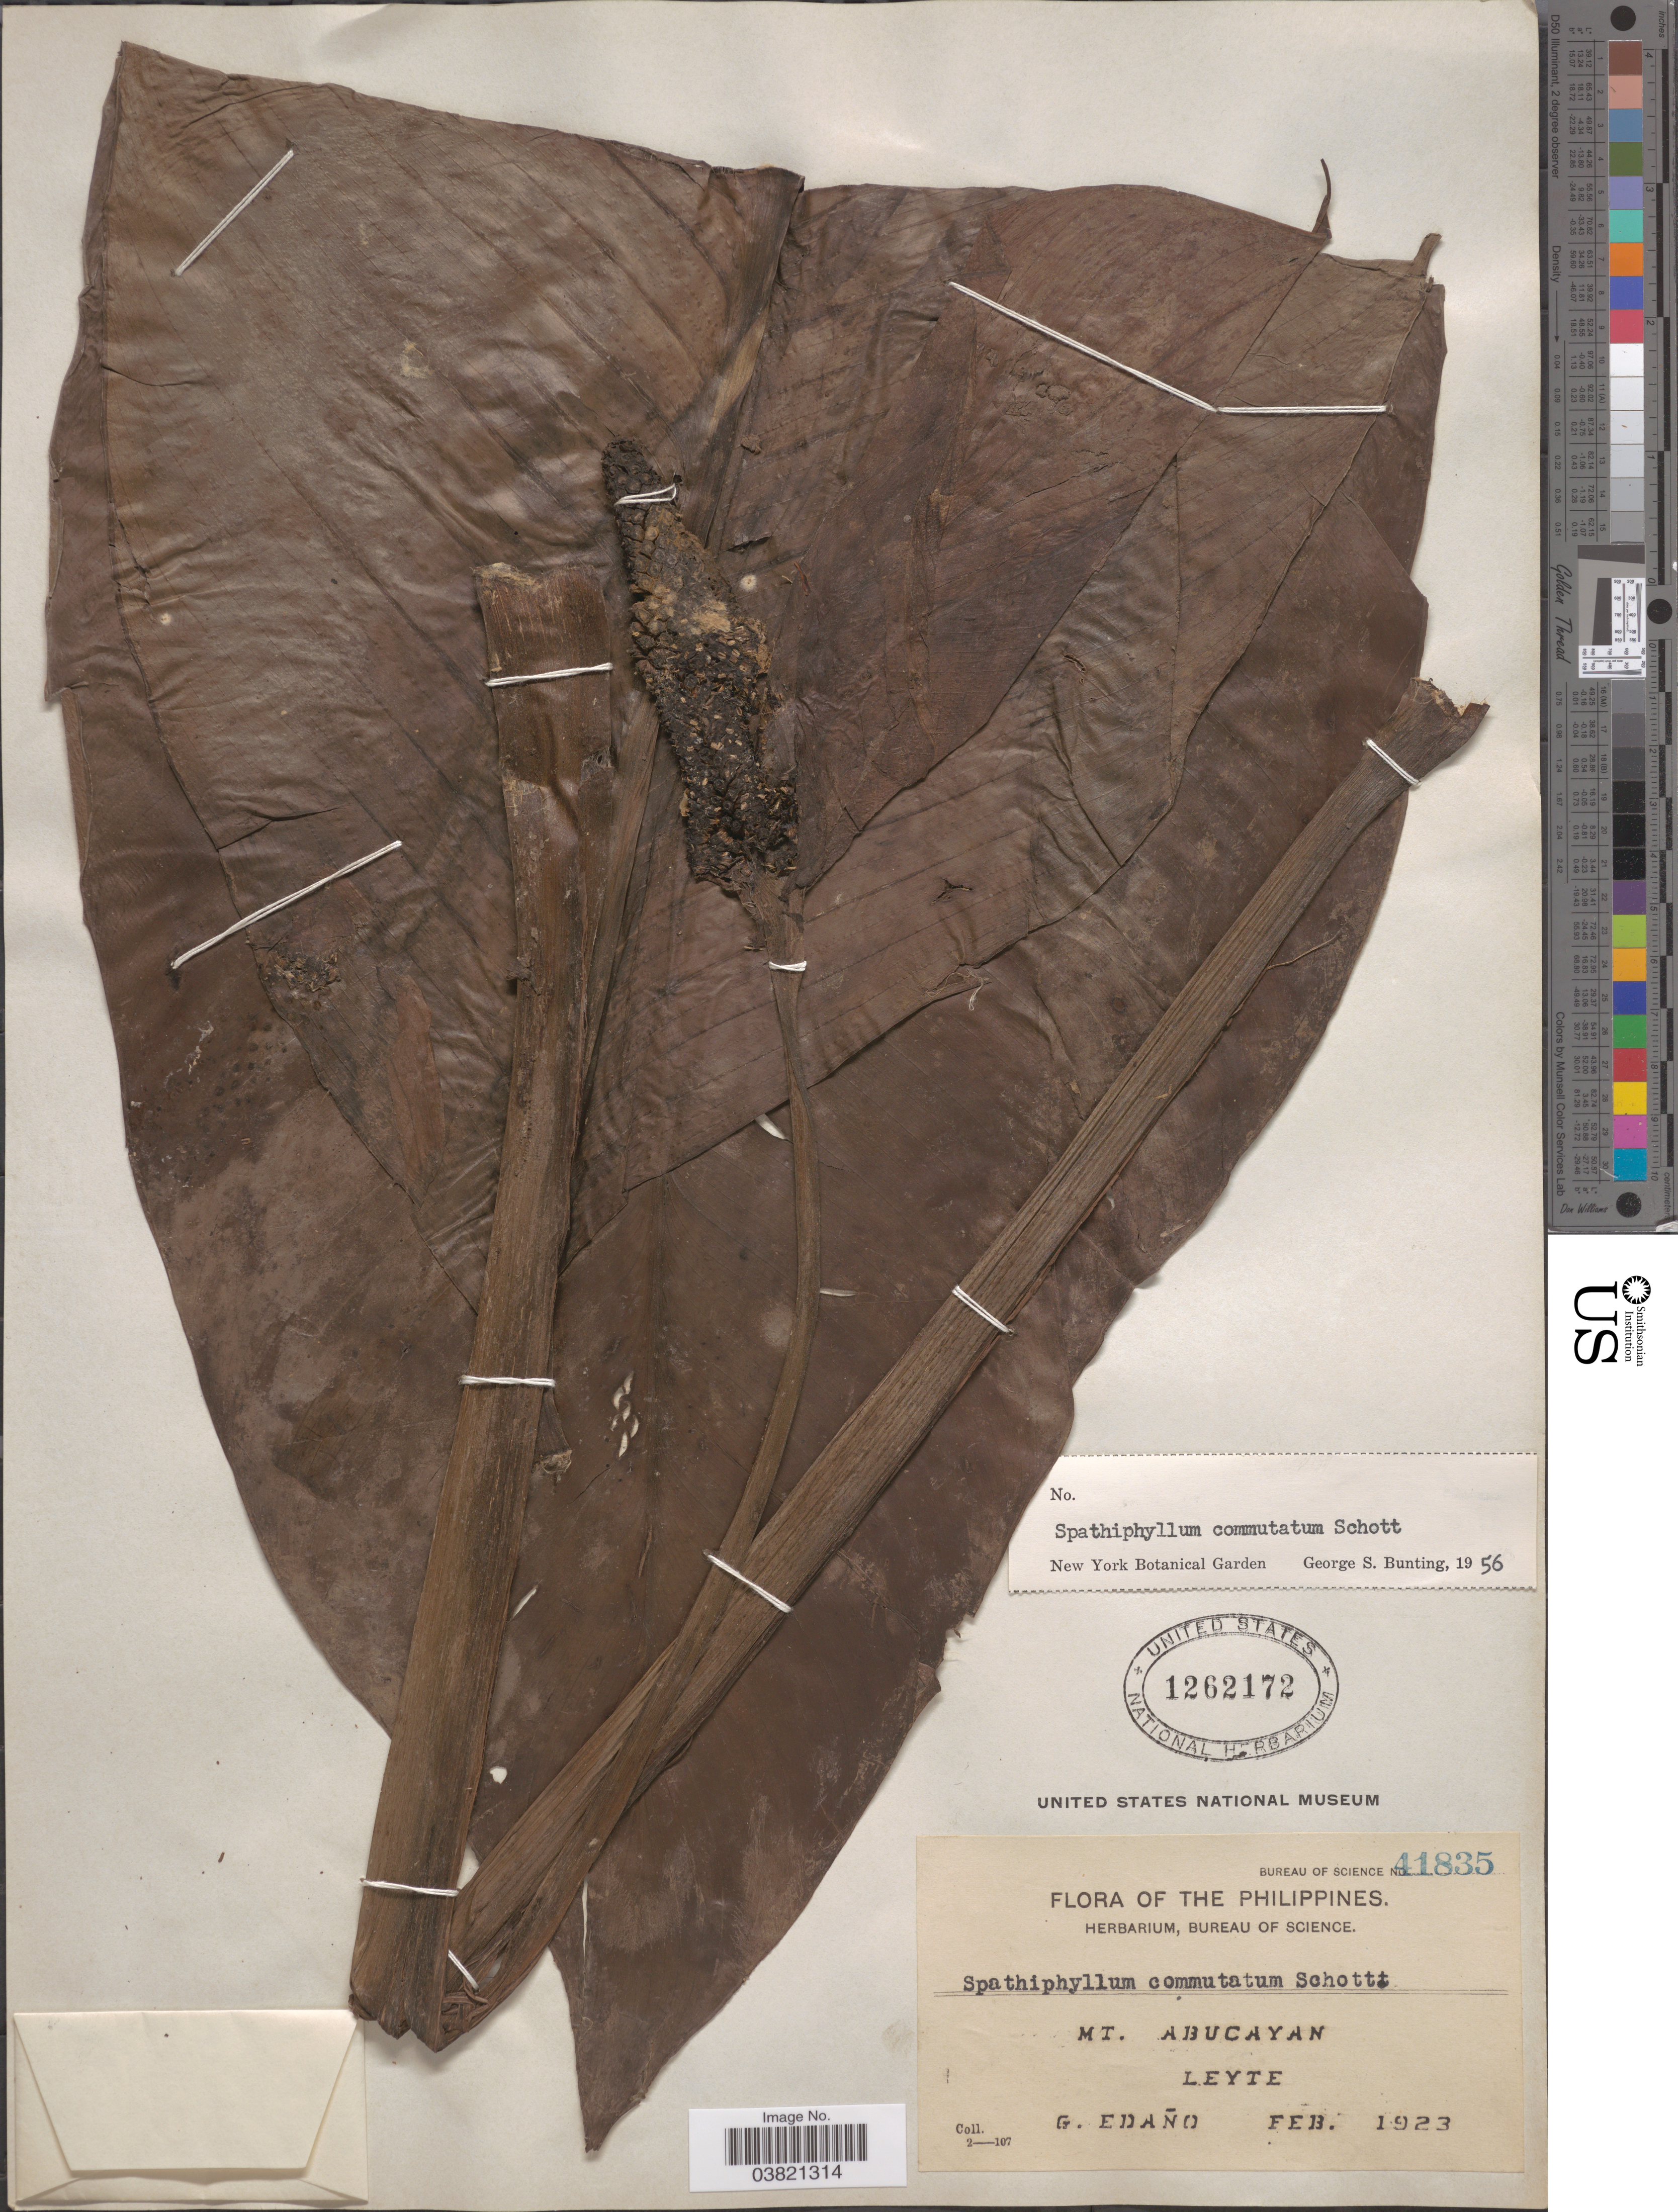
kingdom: Plantae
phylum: Tracheophyta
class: Liliopsida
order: Alismatales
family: Araceae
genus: Spathiphyllum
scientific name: Spathiphyllum commutatum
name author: Schott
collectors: G. Edaño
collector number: Bureau of Science 41835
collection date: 1923-02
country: Philippines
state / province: Eastern Visayas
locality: Mt. Abucayan, Leyte.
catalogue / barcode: US 1262172